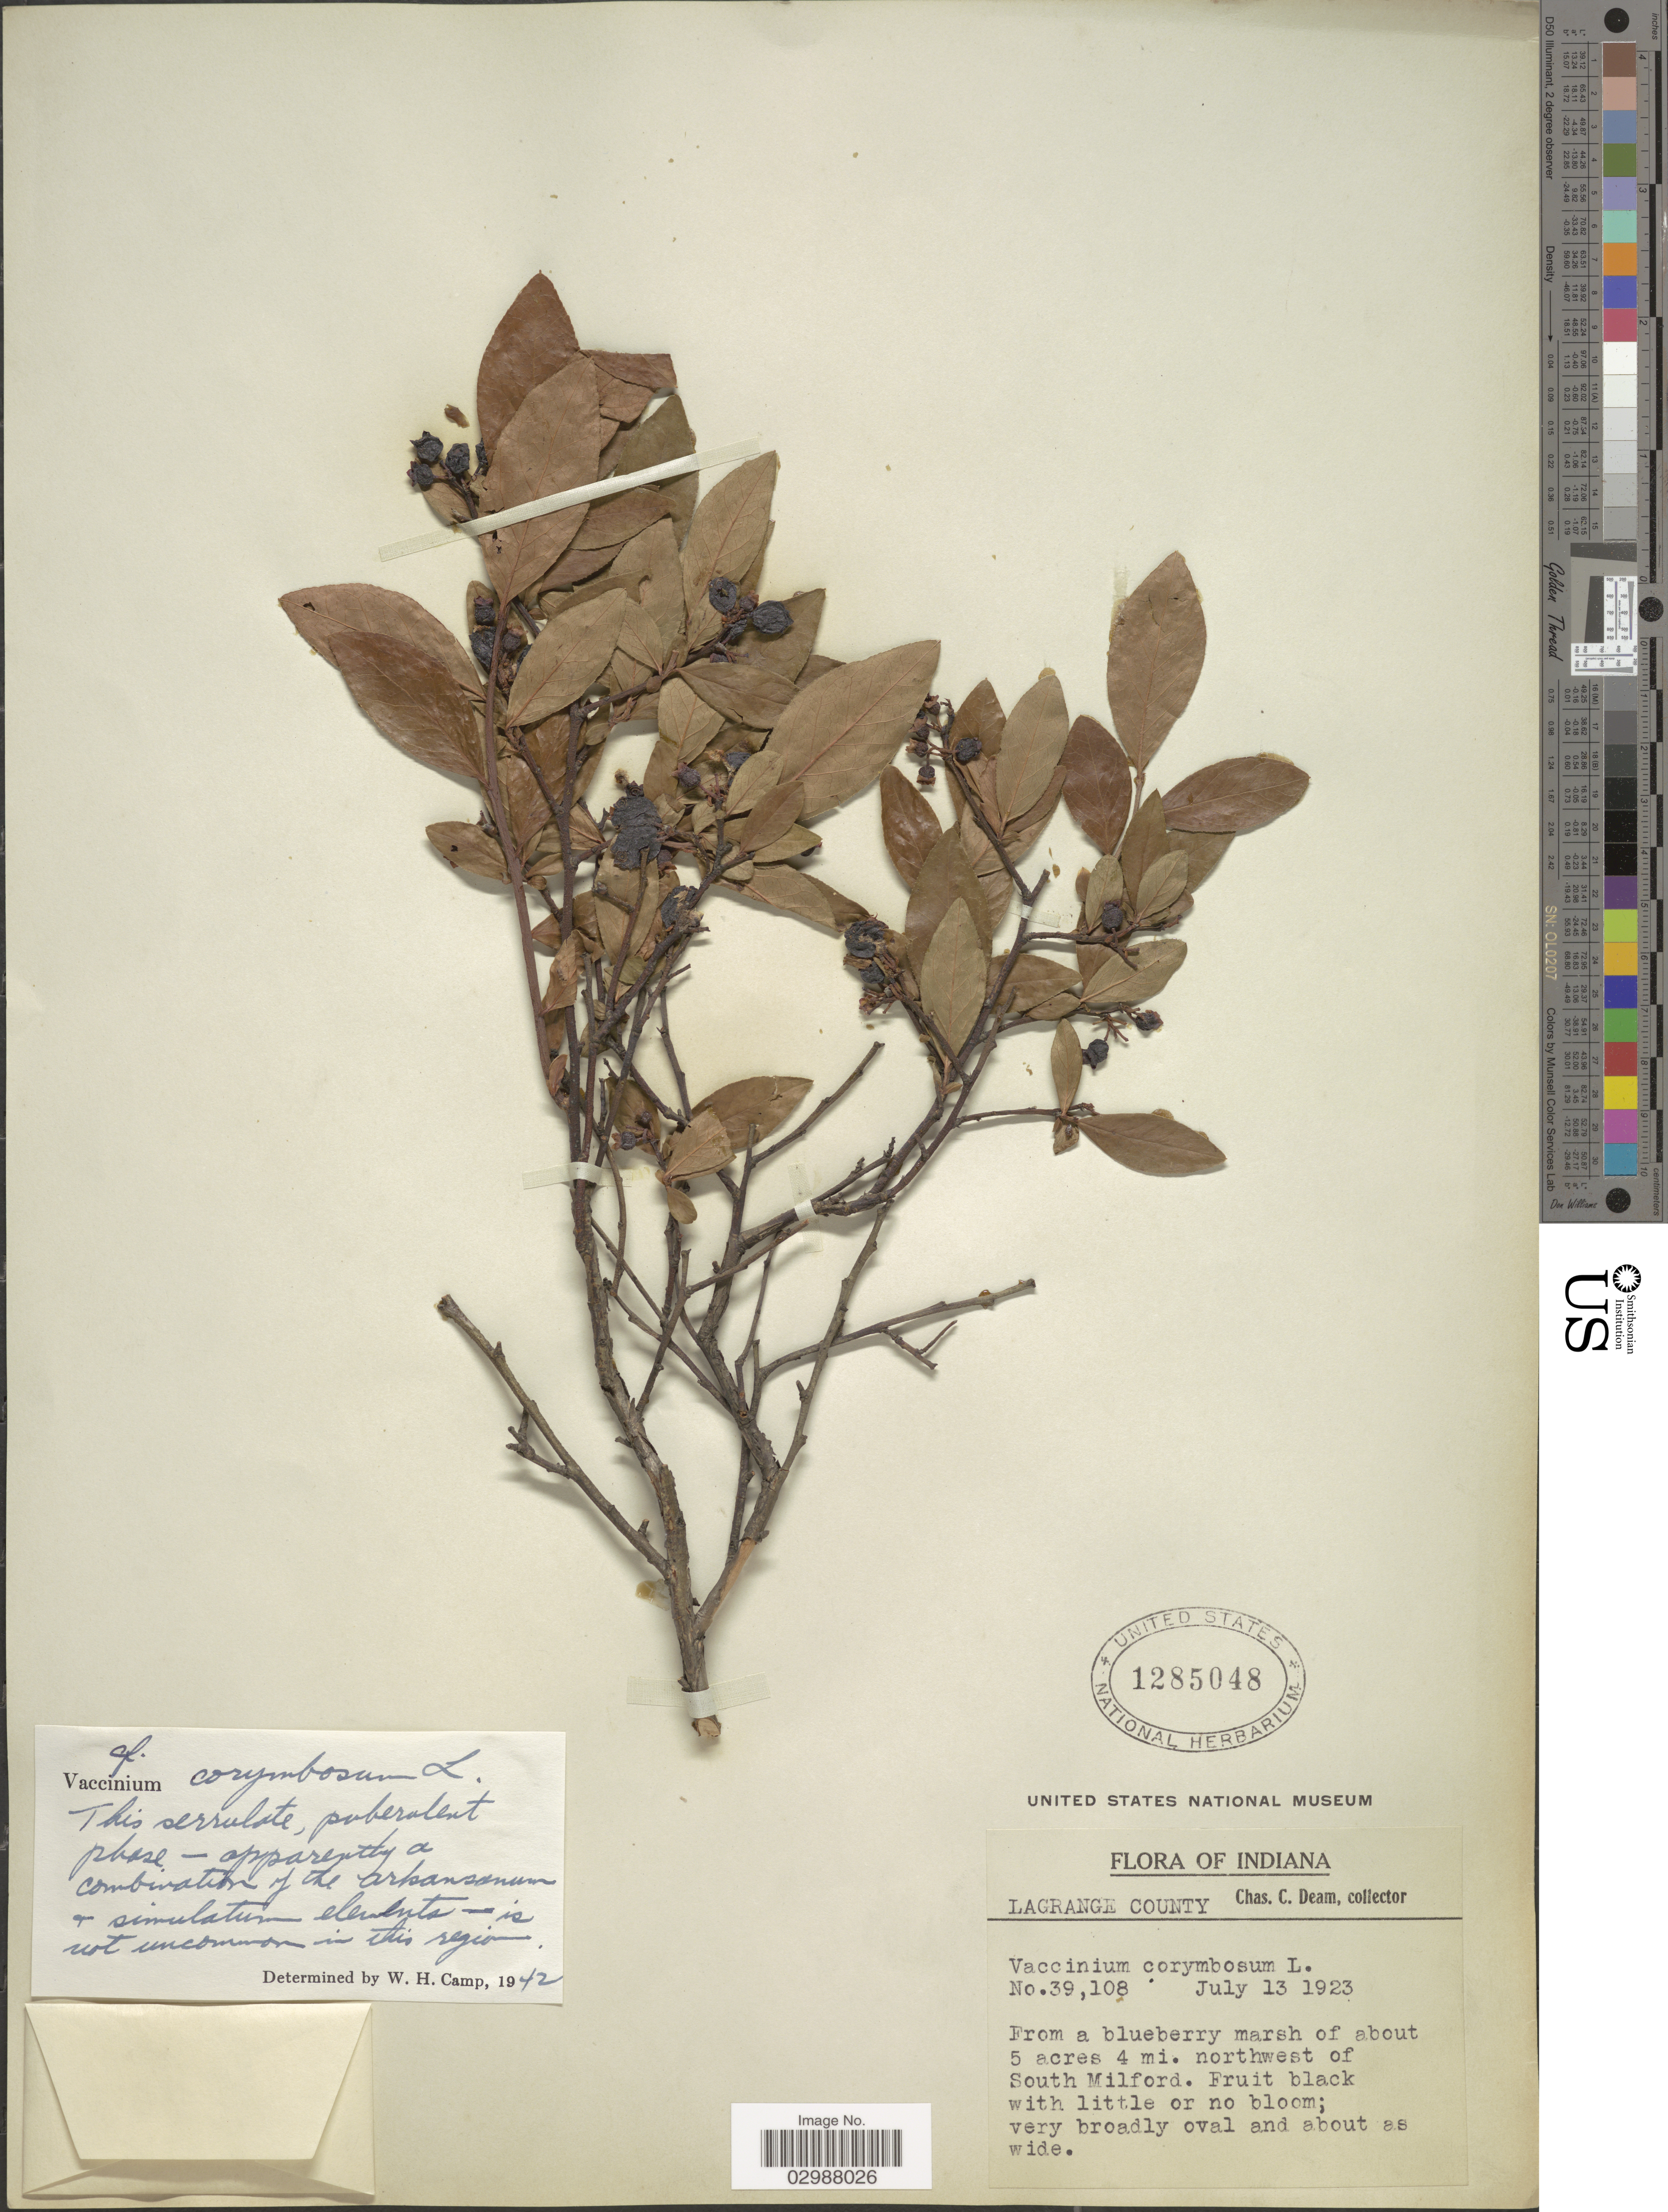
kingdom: Plantae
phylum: Tracheophyta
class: Magnoliopsida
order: Ericales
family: Ericaceae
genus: Vaccinium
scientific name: Vaccinium corymbosum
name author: L.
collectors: C. C. Deam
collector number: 39108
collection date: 1923-07-13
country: United States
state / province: Indiana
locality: Lagrange County. 4 mi. northwest of South Milford.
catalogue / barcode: US 1285048